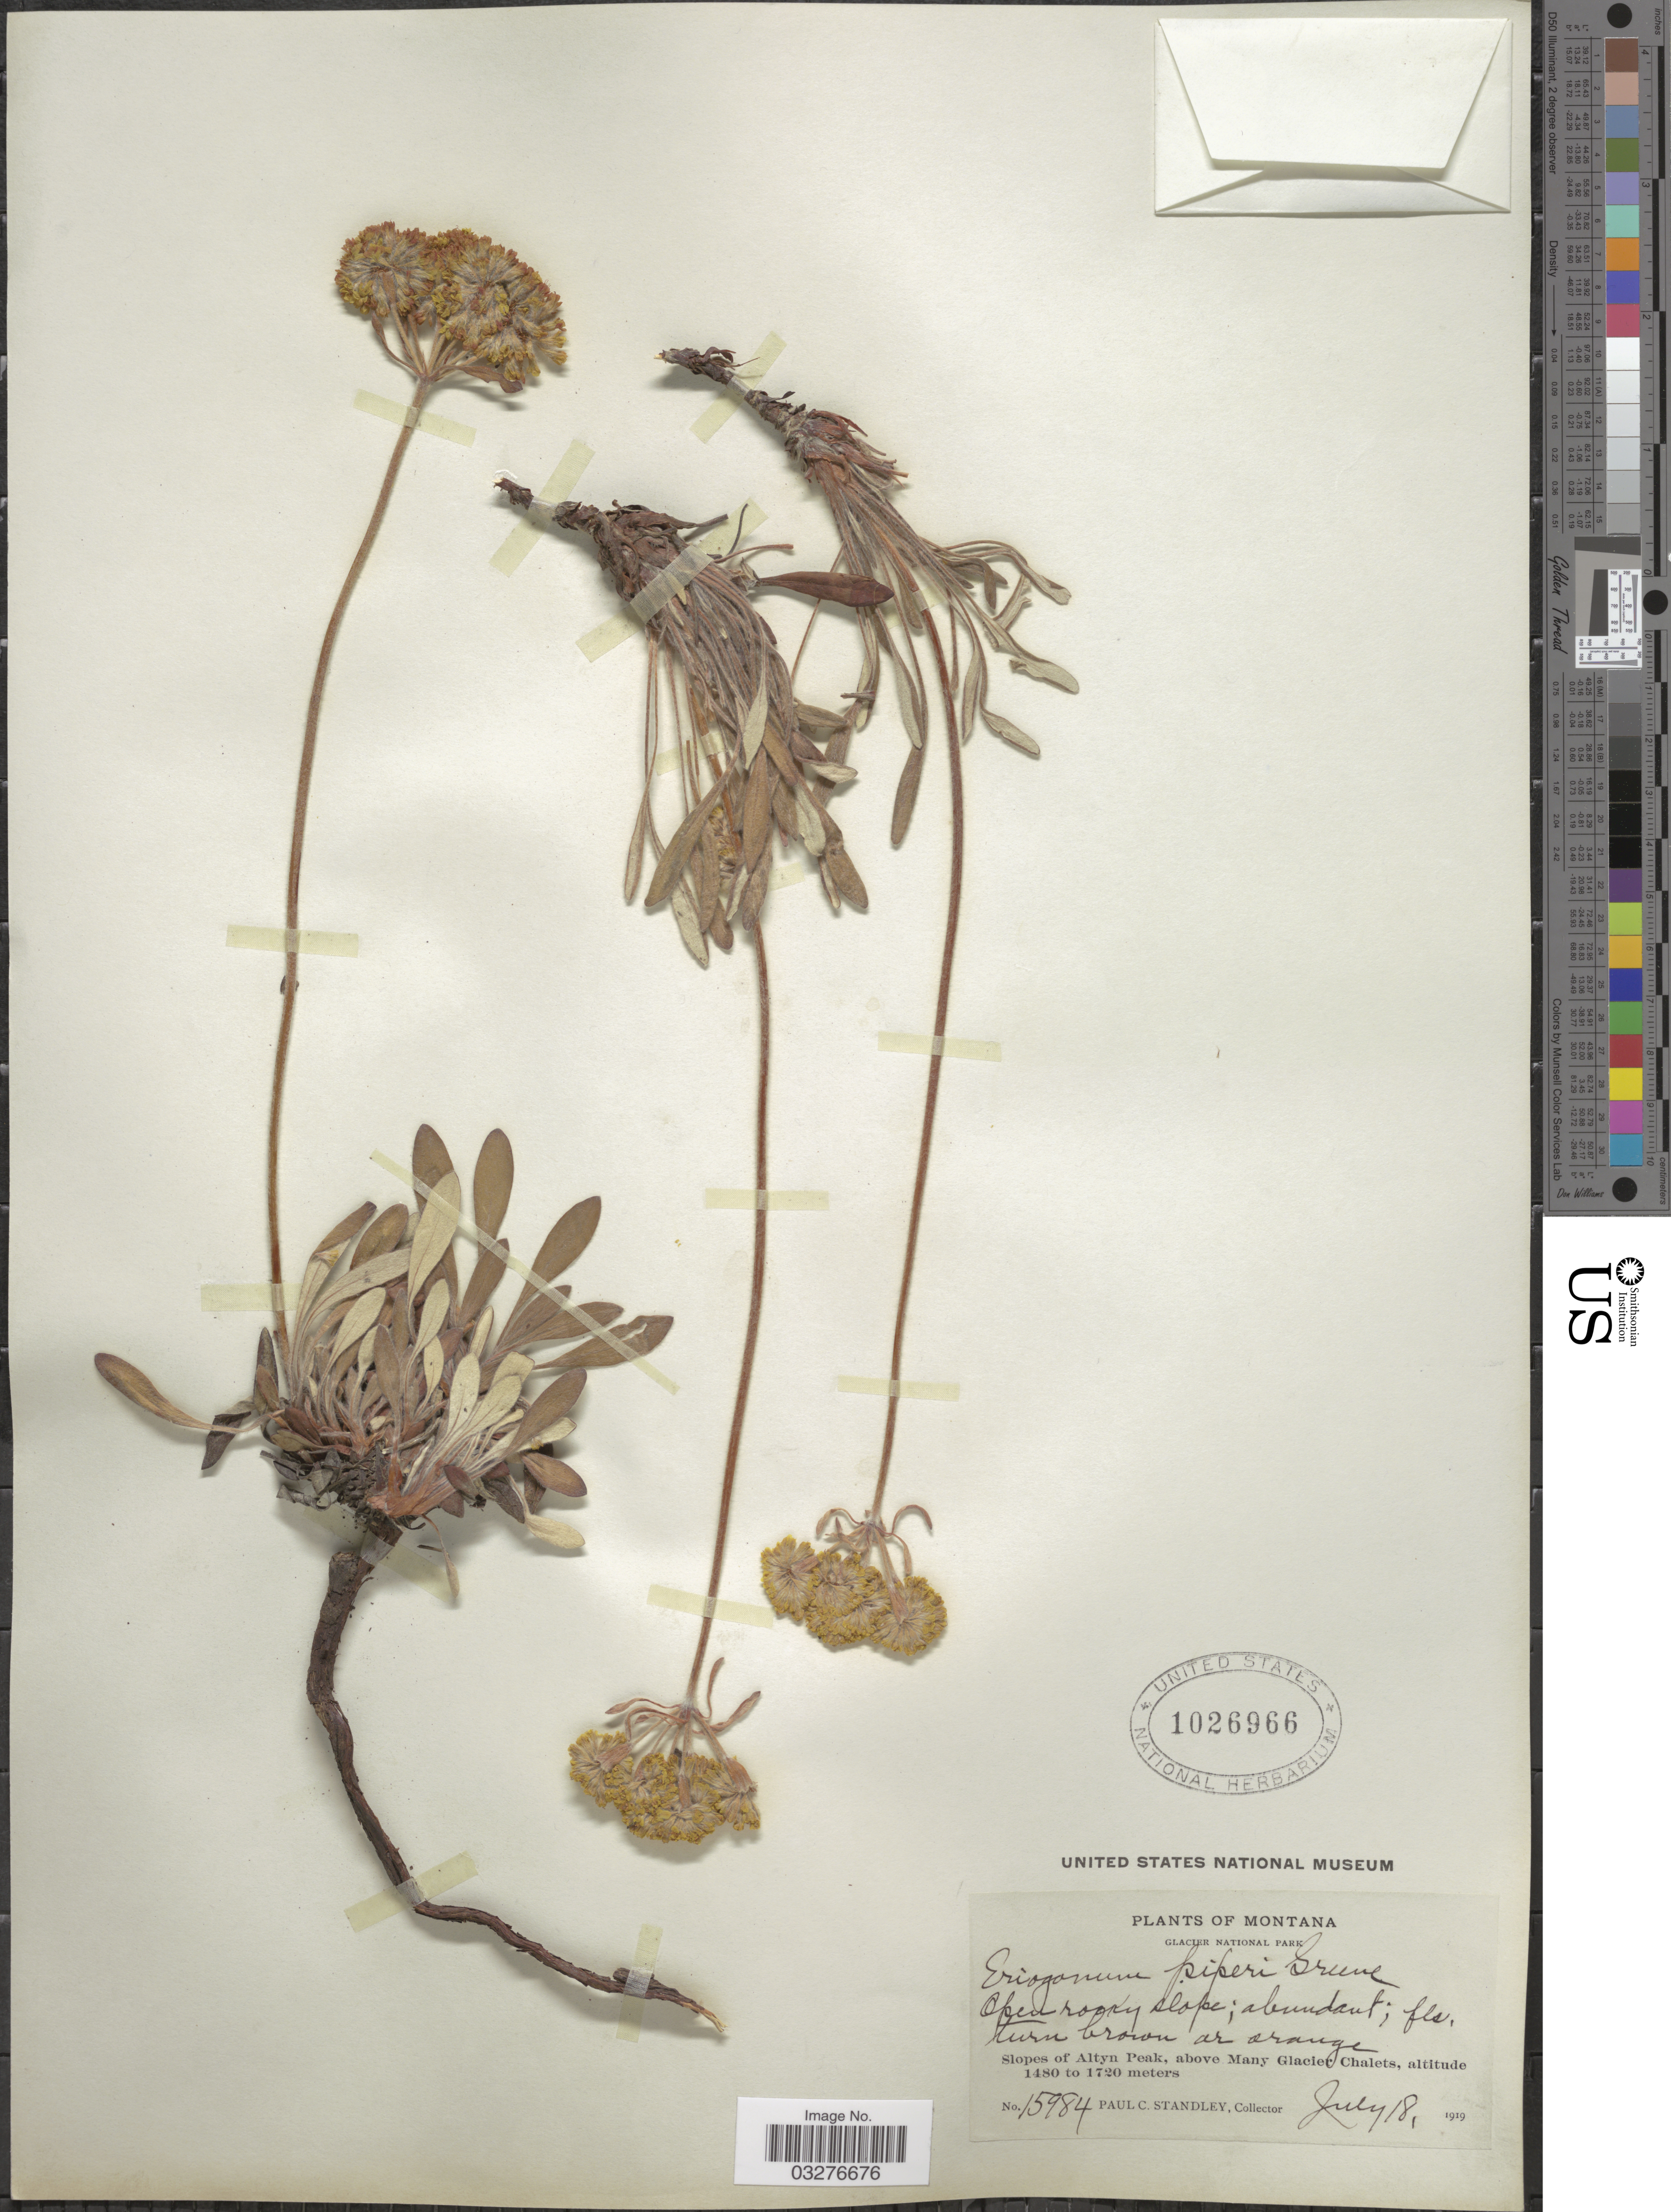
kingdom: Plantae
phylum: Tracheophyta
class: Magnoliopsida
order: Caryophyllales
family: Polygonaceae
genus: Eriogonum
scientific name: Eriogonum flavum var. piperi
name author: M.E. Jones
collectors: P. C. Standley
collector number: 15984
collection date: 1919-07-18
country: United States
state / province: Montana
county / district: Glacier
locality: Glacier National Park, Slopes of Altyn Peak, above Many Glacier Chalets.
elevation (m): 1480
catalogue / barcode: US 1026966